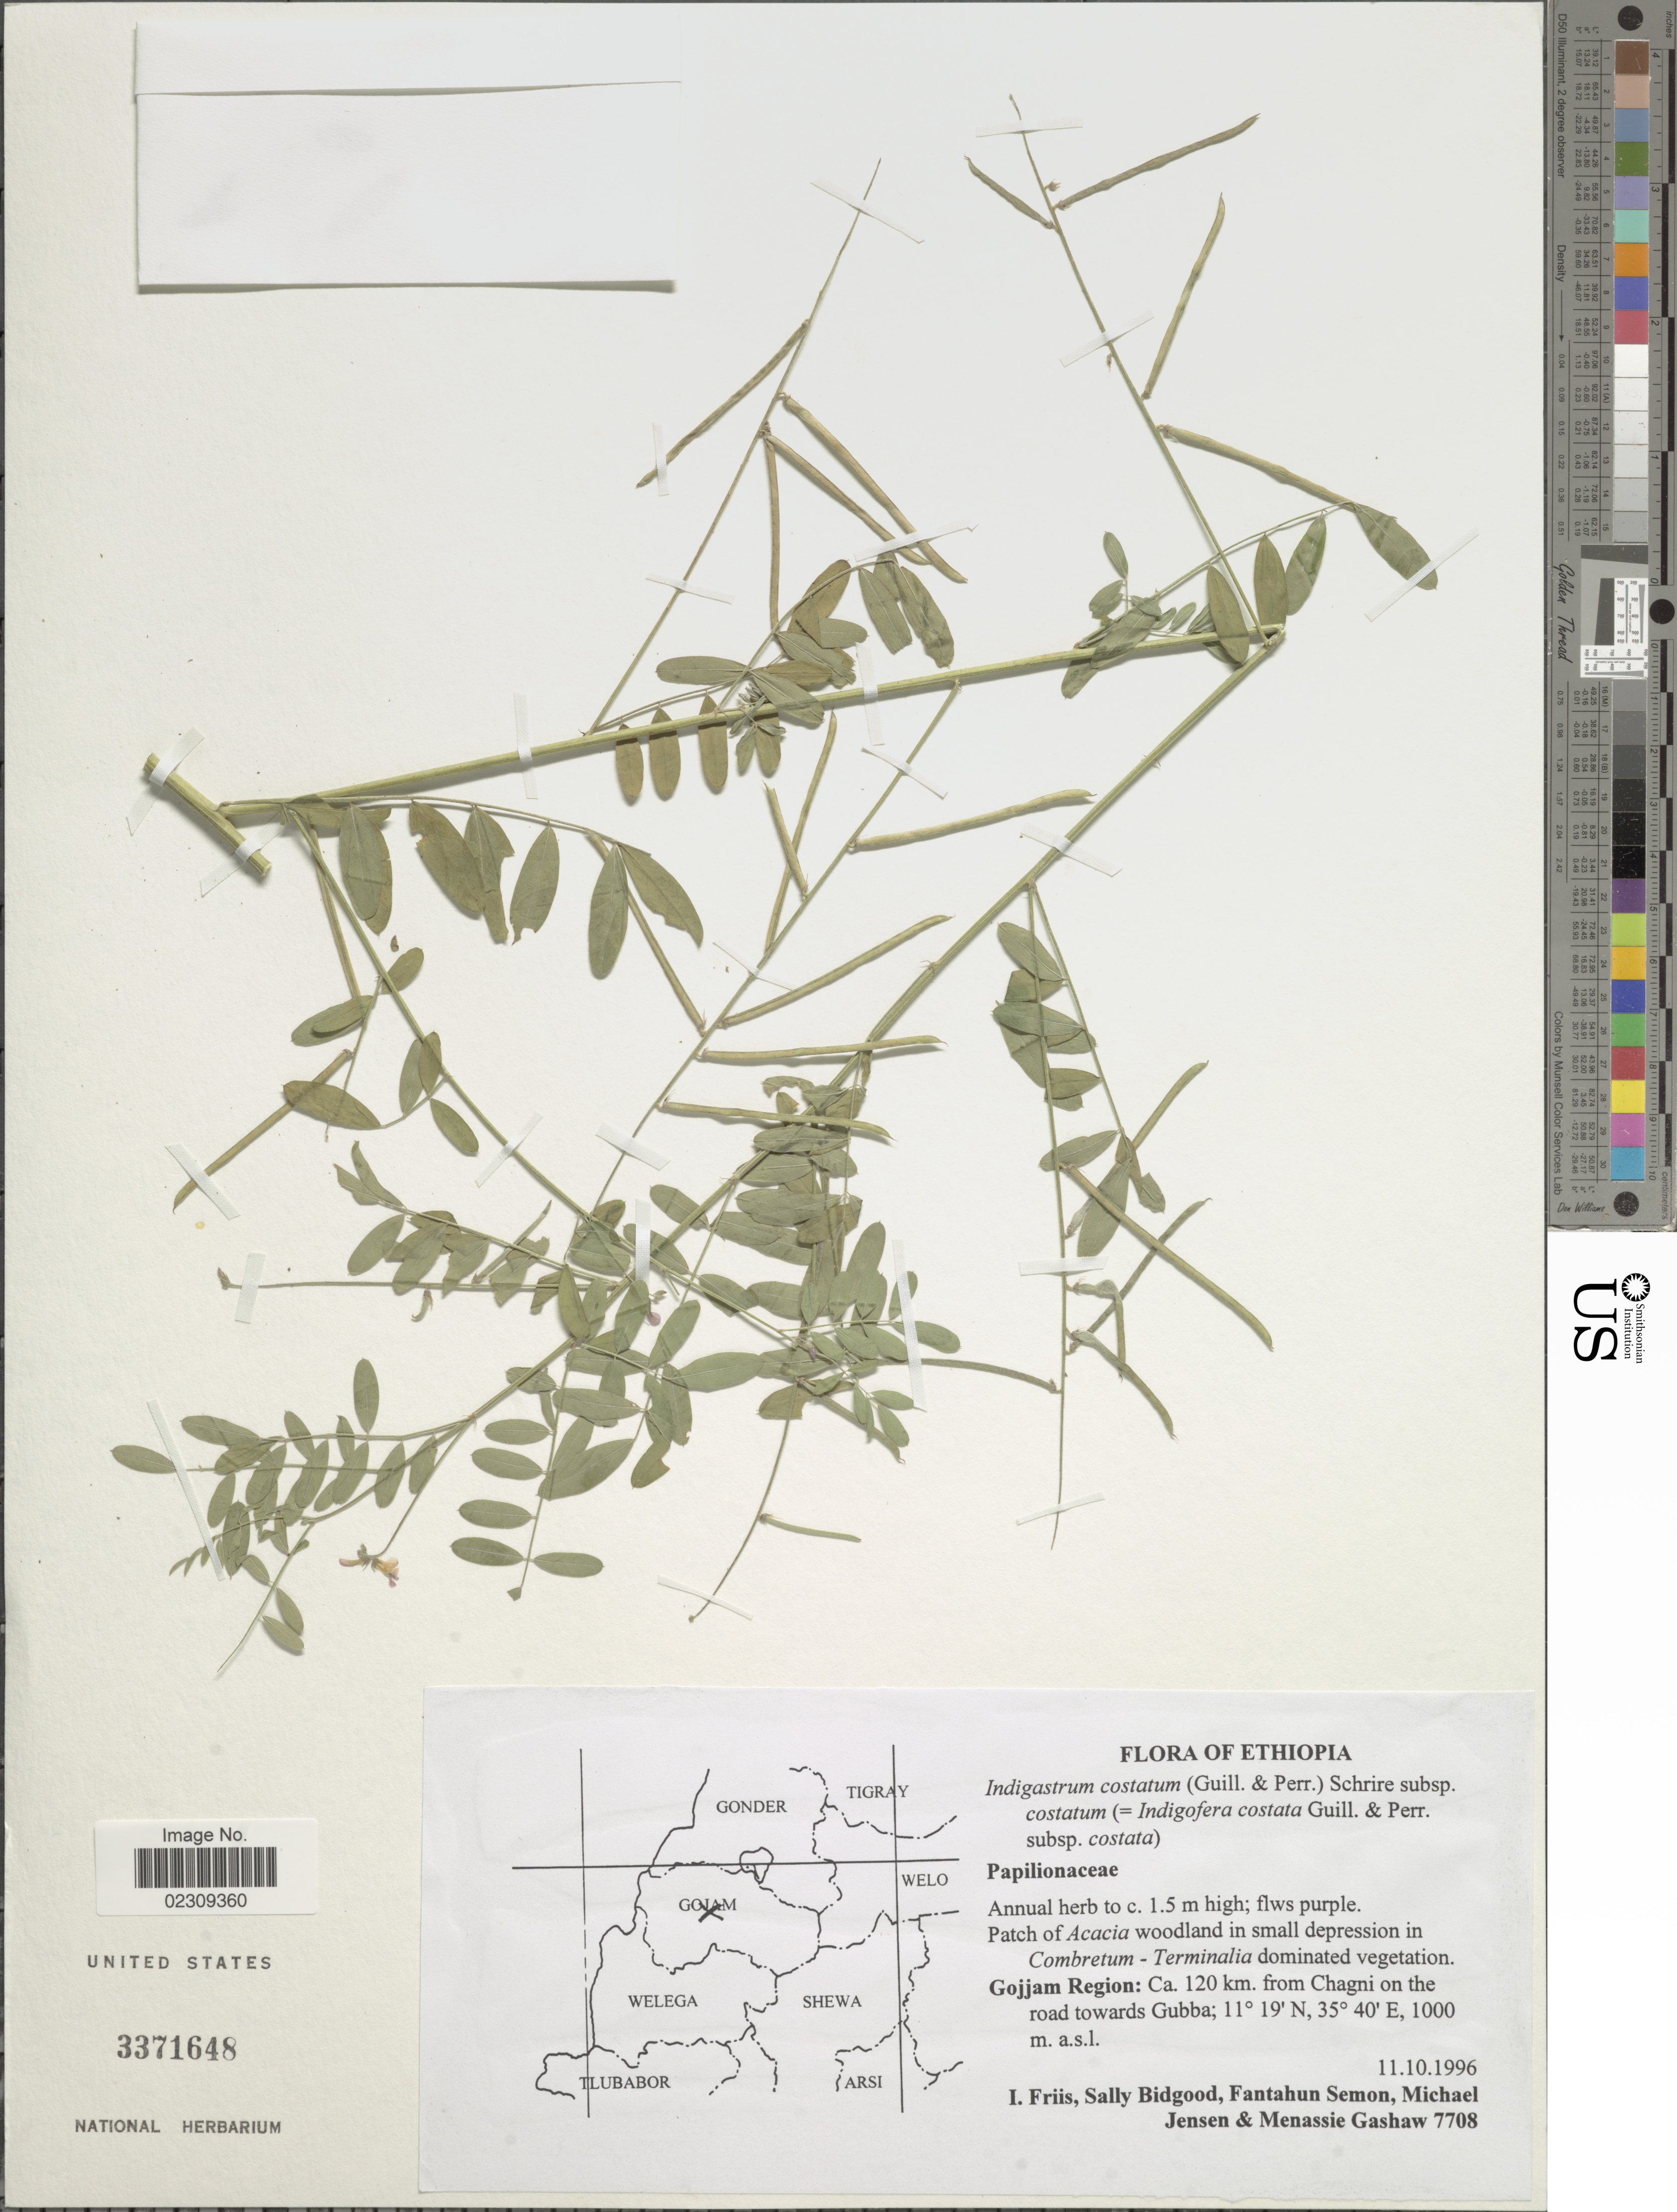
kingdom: Plantae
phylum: Tracheophyta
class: Magnoliopsida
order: Fabales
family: Fabaceae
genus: Indigastrum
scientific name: Indigastrum costatum subsp. costatum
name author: (Guill. & Perr.) Schrire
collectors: I. Friis, S. Bidgood, F. Semon, M. Jensen & M. Gashaw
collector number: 7708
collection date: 1996-10-11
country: Ethiopia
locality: Gojjam Region, ca 120 km from Chagni on the road towards Gubba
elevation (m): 1000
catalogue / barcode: US 3371648